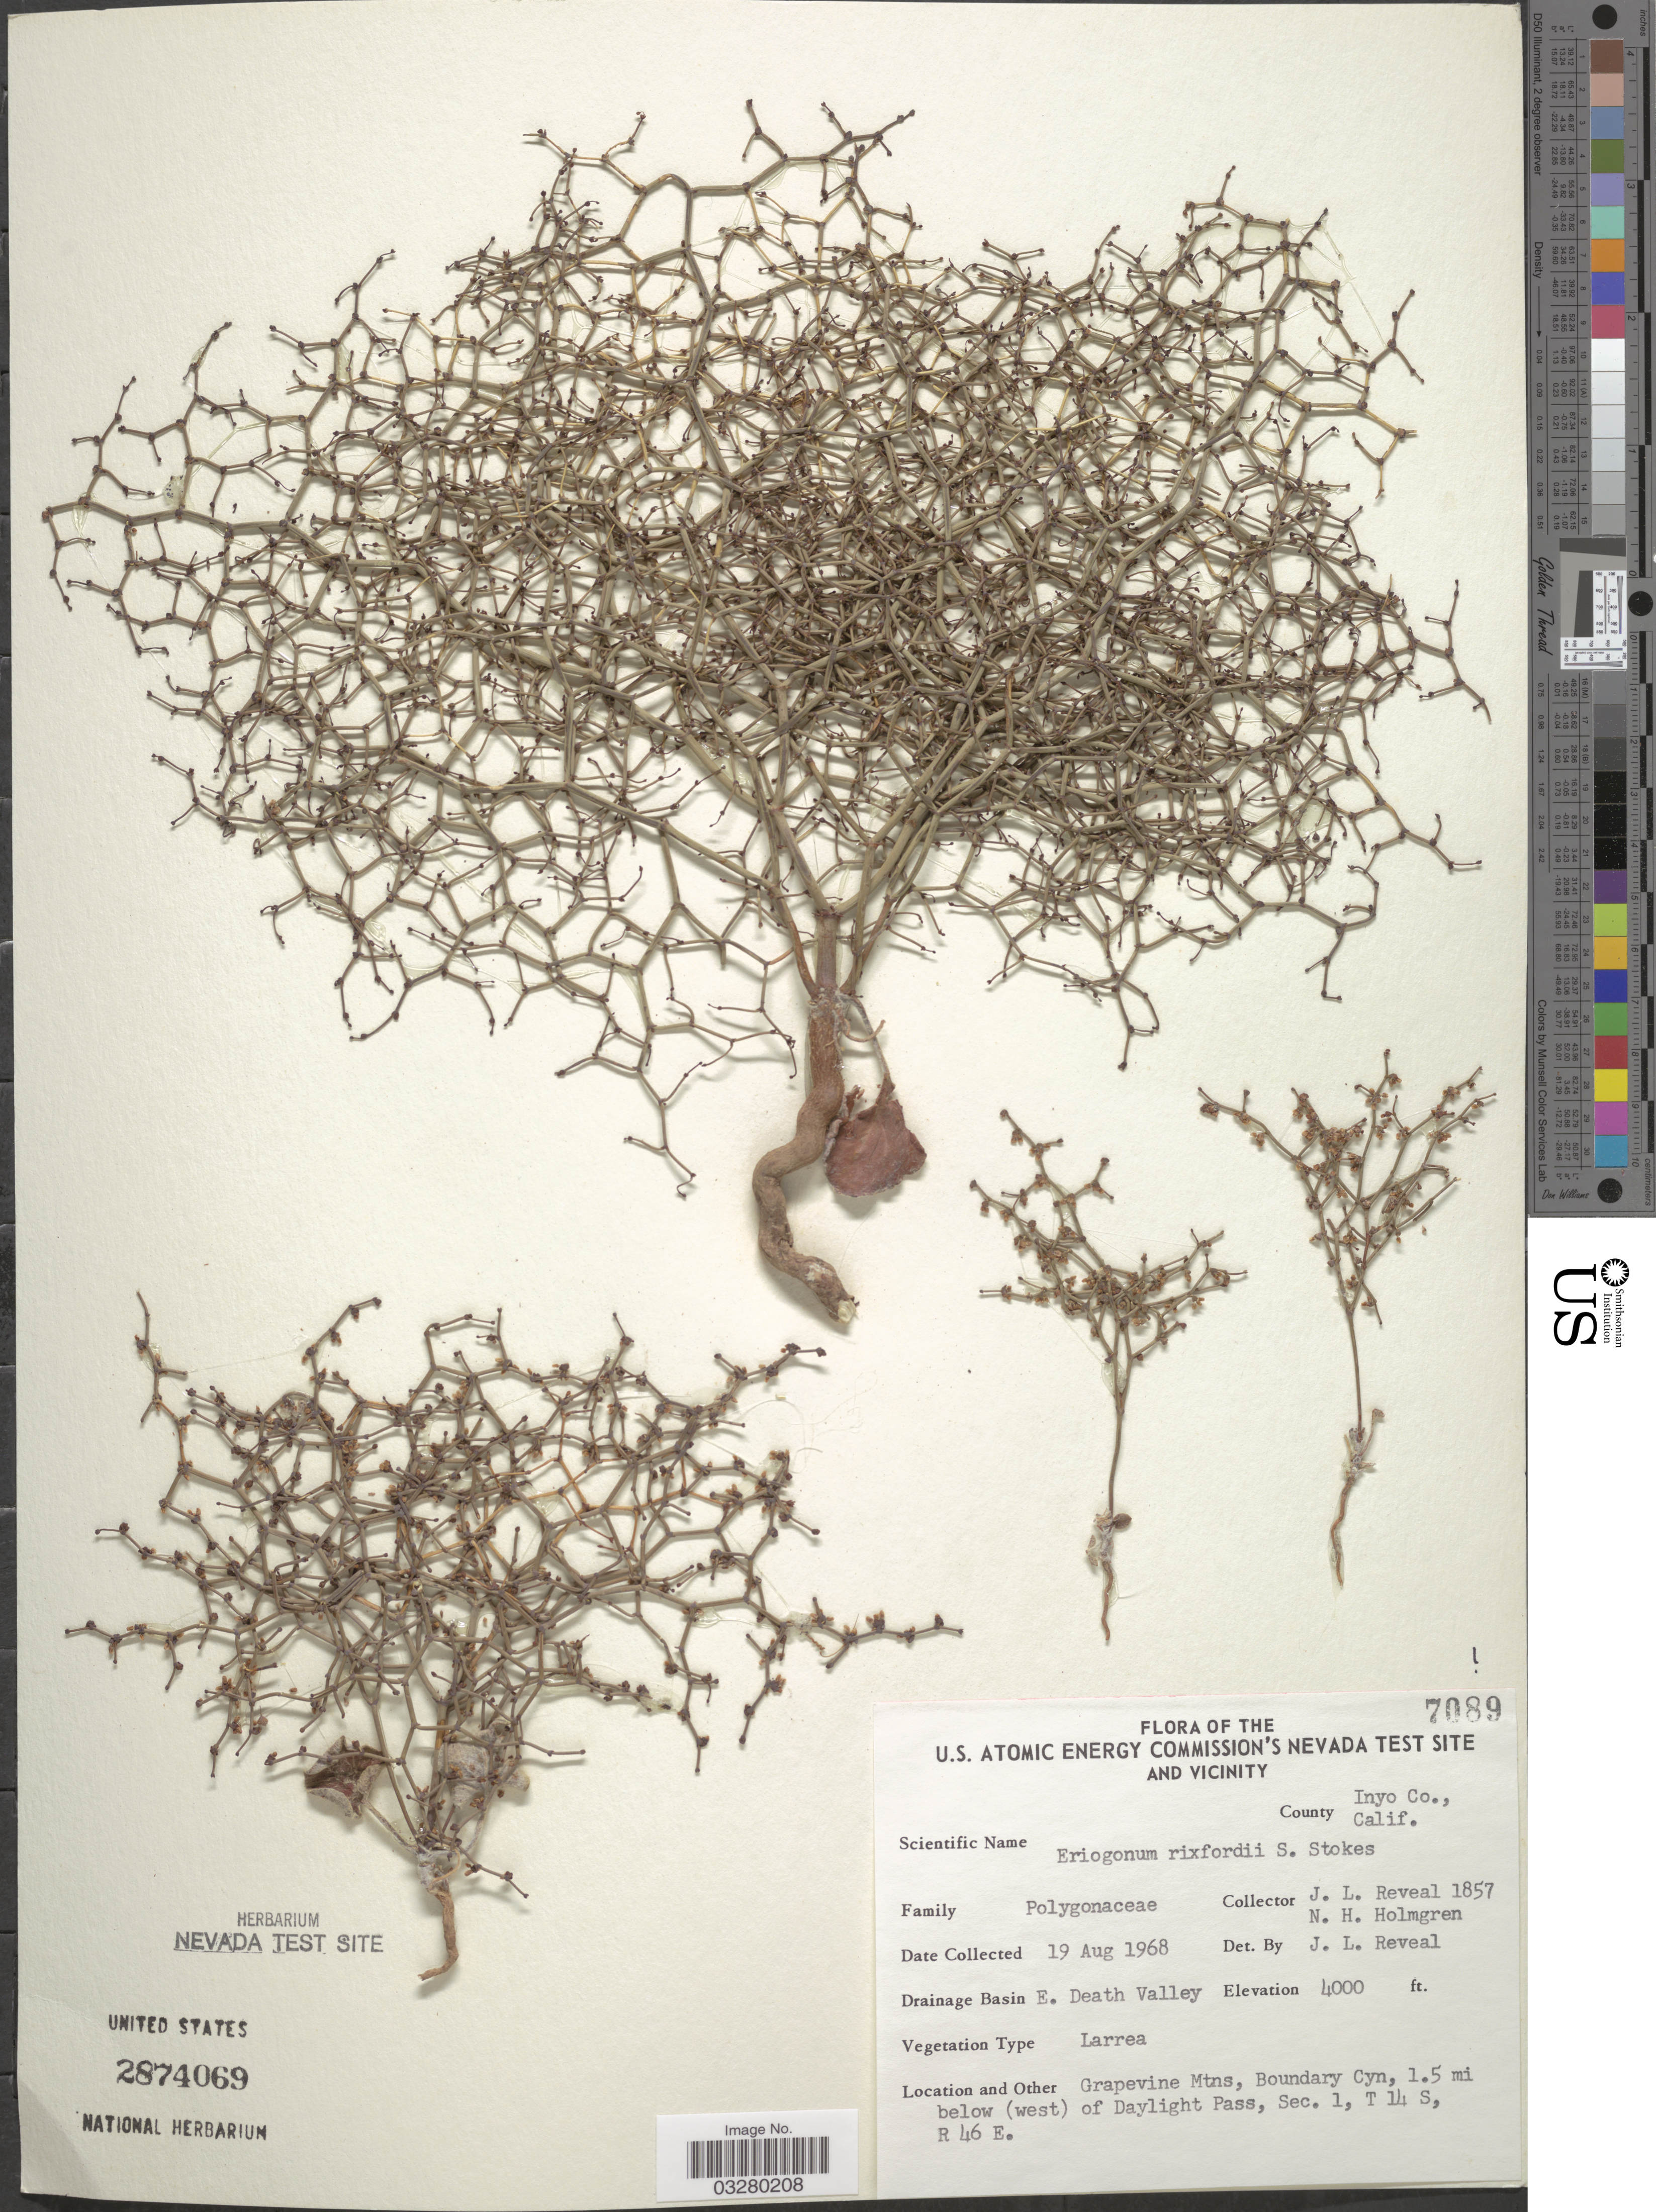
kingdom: Plantae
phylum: Tracheophyta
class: Magnoliopsida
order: Caryophyllales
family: Polygonaceae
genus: Eriogonum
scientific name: Eriogonum rixfordii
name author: S. Stokes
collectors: J. L. Reveal & N. H. Holmgren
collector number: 1857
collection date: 1968-08-19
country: United States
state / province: California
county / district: Inyo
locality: U.S. Atomic Energy Commission's Nevada Test Site and Vicinity. Inyo Co. Drainage Basin E. Death Valley. Grapevine Mtns, Boundary Cyn, 1.5 mi below (west) of Daylight Pass, Sec. 1, T 14 S, R 46 E.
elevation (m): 1219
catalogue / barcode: US 2874069